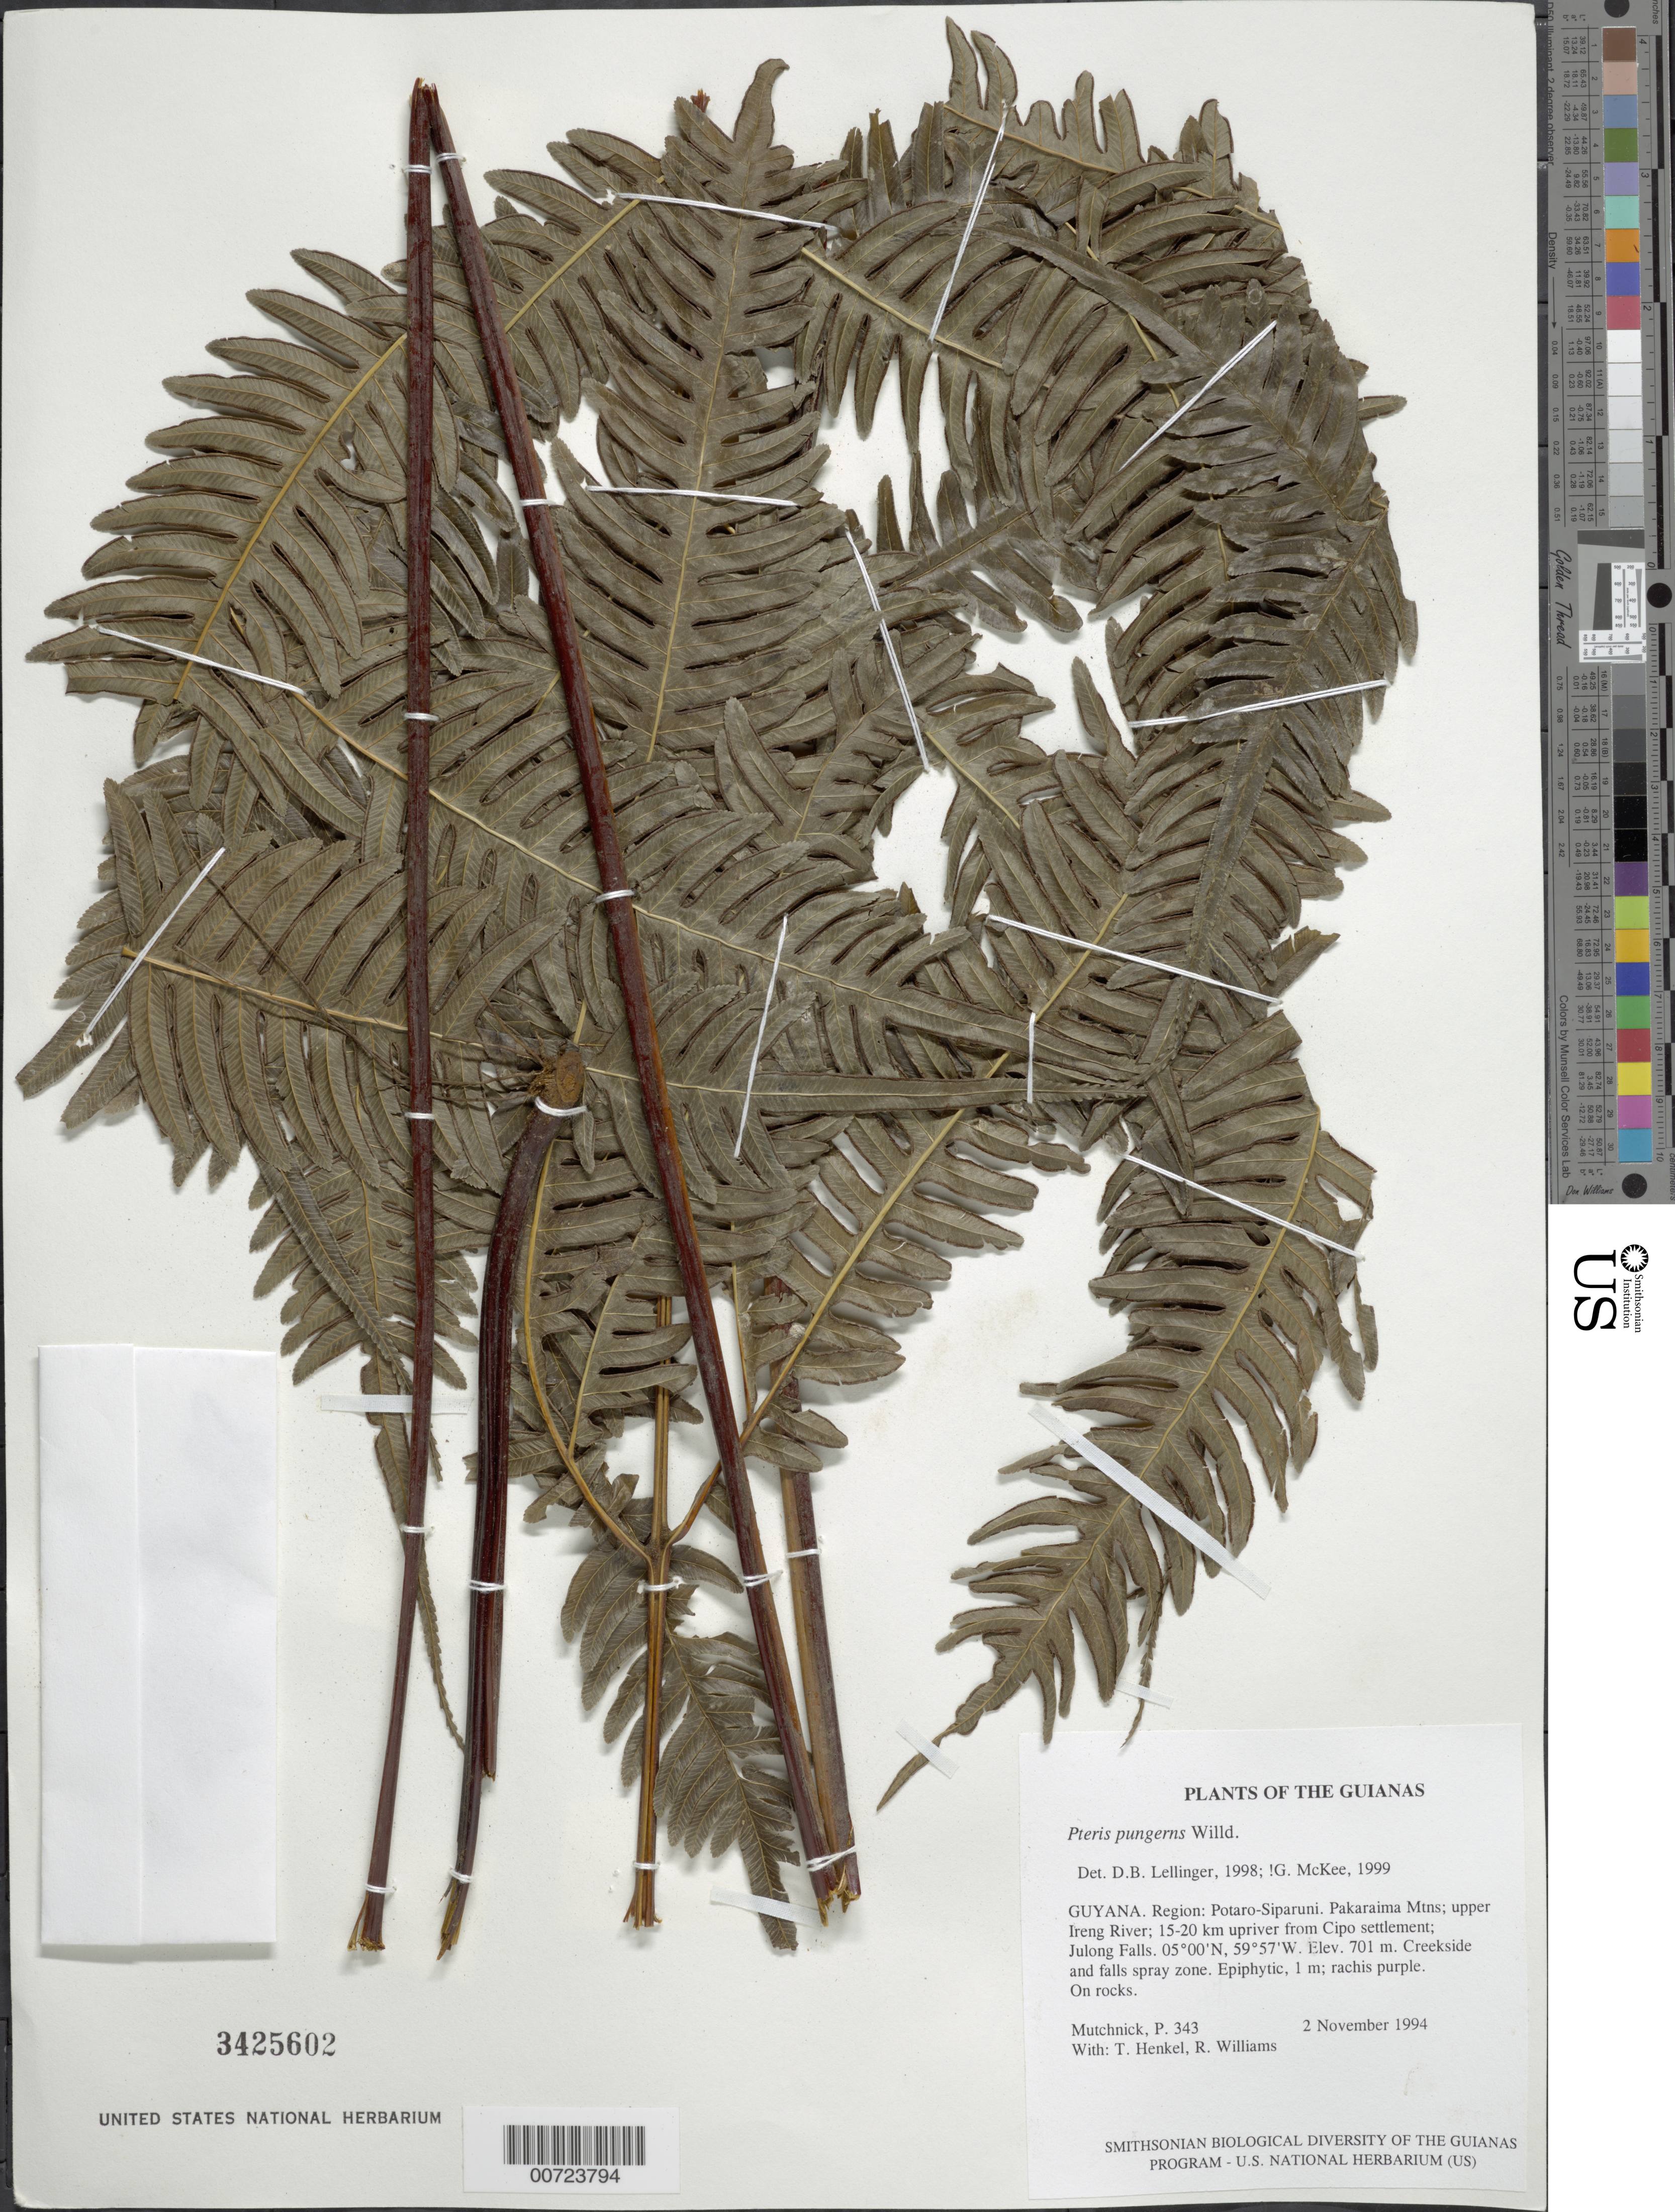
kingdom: Plantae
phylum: Tracheophyta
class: Polypodiopsida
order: Polypodiales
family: Pteridaceae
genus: Pteris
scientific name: Pteris pungens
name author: Willd.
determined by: McKee, G. S., (US), NMNH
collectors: P. Mutchnick, T. Henkel & R. Williams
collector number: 343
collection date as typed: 2 November 1994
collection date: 1994-11-02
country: Guyana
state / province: Potaro-Siparuni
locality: Pakaraima Mtns; upper Ireng River; 15-20 km upriver from Cipo settlement; Julong Falls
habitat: Creekside and falls spray zone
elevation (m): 701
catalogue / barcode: US 3425602